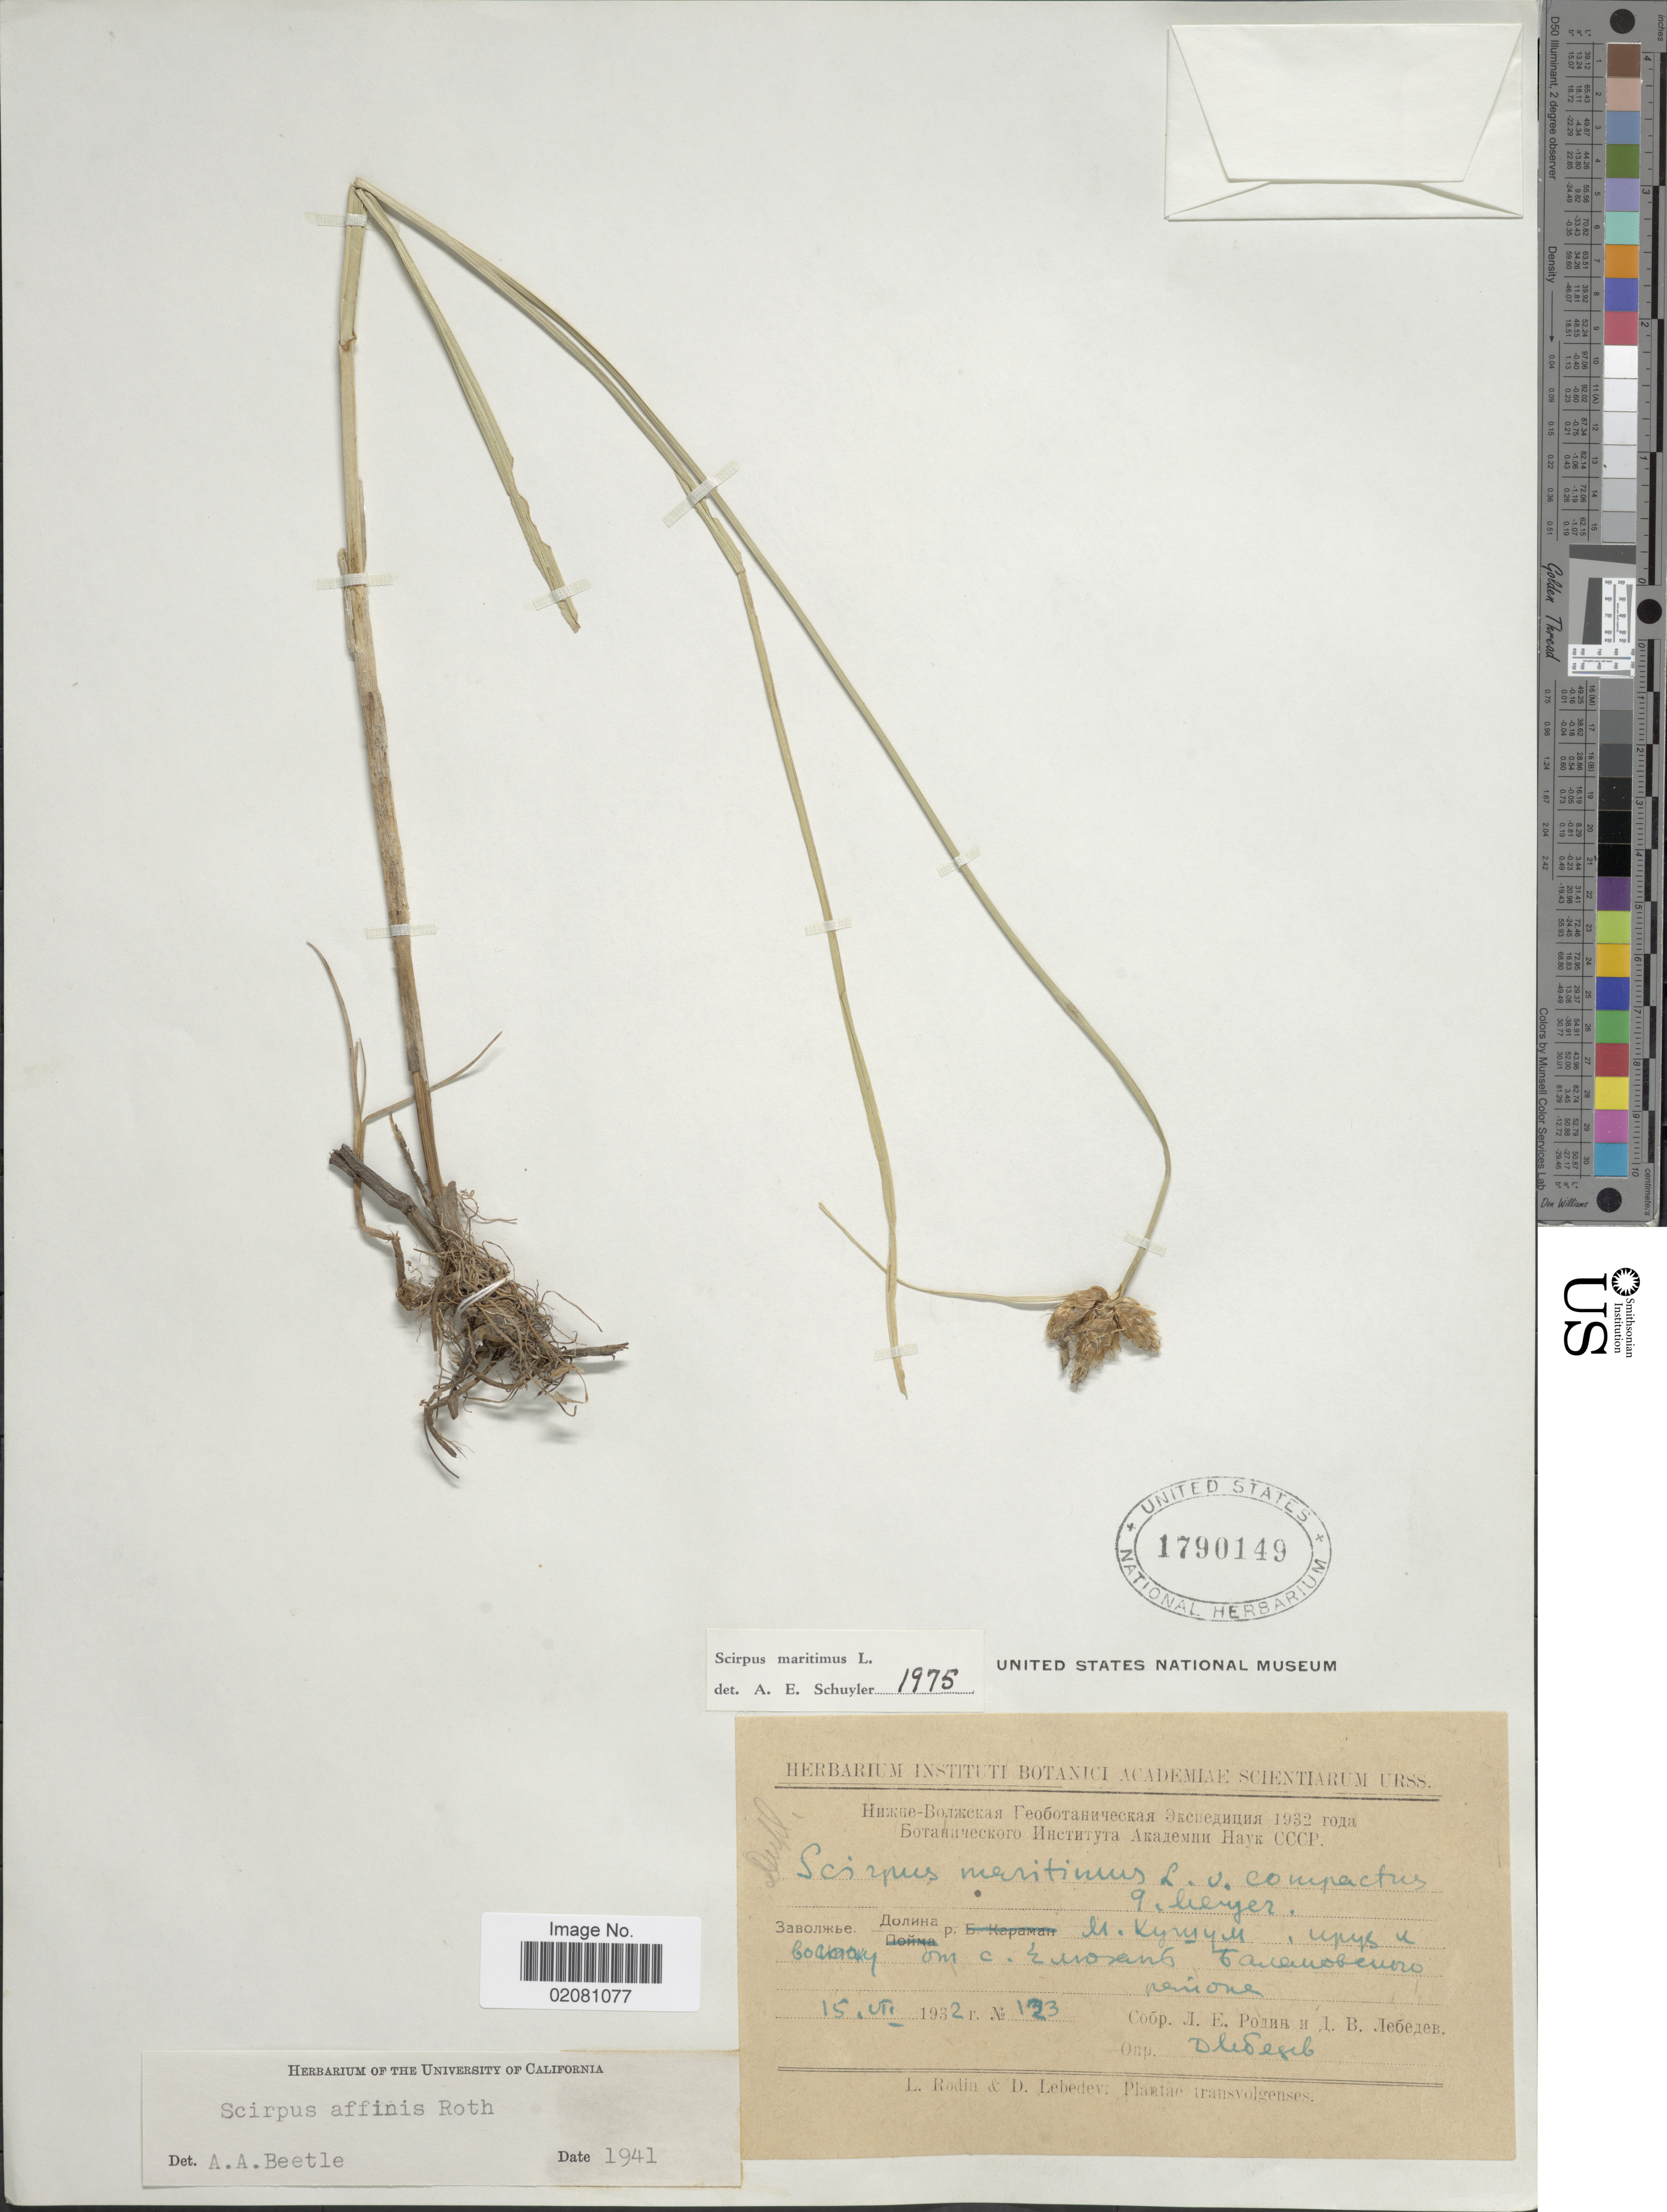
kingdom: Plantae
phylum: Tracheophyta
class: Liliopsida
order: Poales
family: Cyperaceae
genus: Bolboschoenus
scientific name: Bolboschoenus maritimus subsp. maritimus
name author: (L.) Palla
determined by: Strong, Mark T., (BOT), Smithsonian Institution - National Museum of Natural History (UNITED STATES)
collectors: L. Rodin & D. Lebedev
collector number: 123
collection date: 1932-07-15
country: Russian Federation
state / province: Saratov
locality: Balakovskiy Raion, Valley of River Malyy Kushum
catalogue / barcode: US 1790149